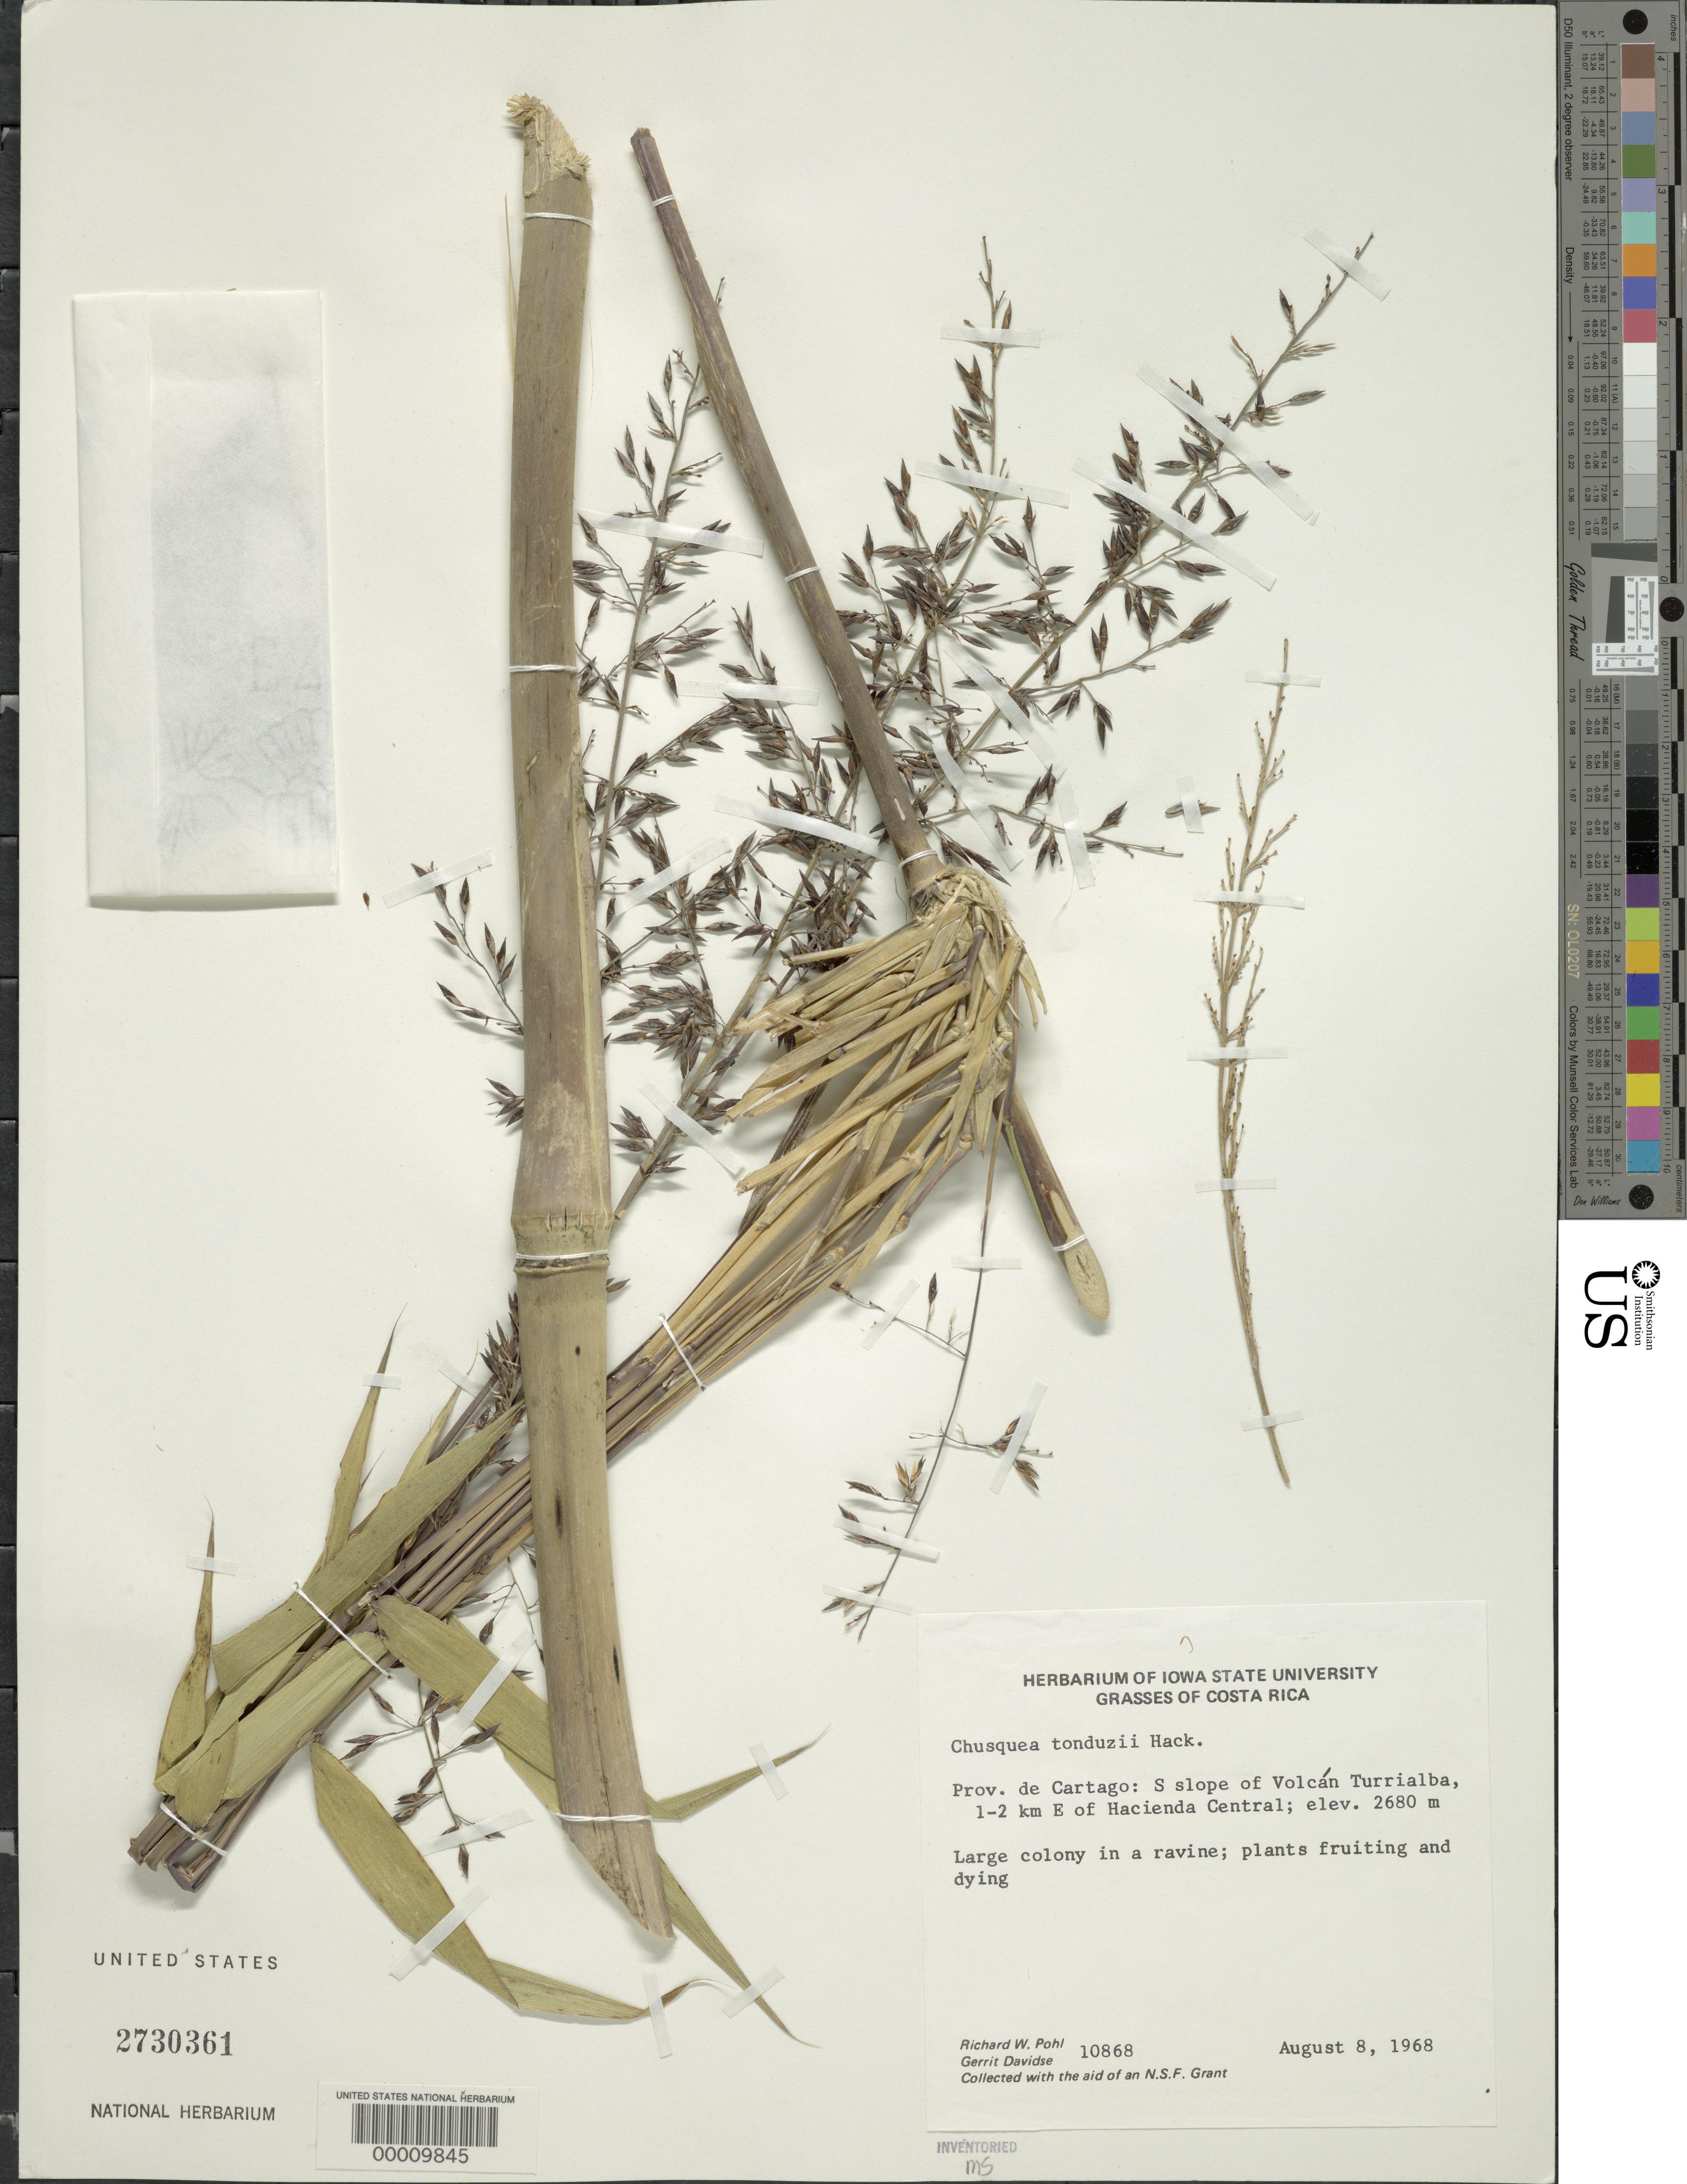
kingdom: Plantae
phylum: Tracheophyta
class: Liliopsida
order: Poales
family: Poaceae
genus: Chusquea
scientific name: Chusquea tonduzii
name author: Hack.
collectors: R. W. Pohl & G. Davidse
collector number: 10868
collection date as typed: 08 Aug 1968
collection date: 1968-08-08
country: Costa Rica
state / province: Cartago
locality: S slope of Volcan Turrialba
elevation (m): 2680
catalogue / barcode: US 2730361